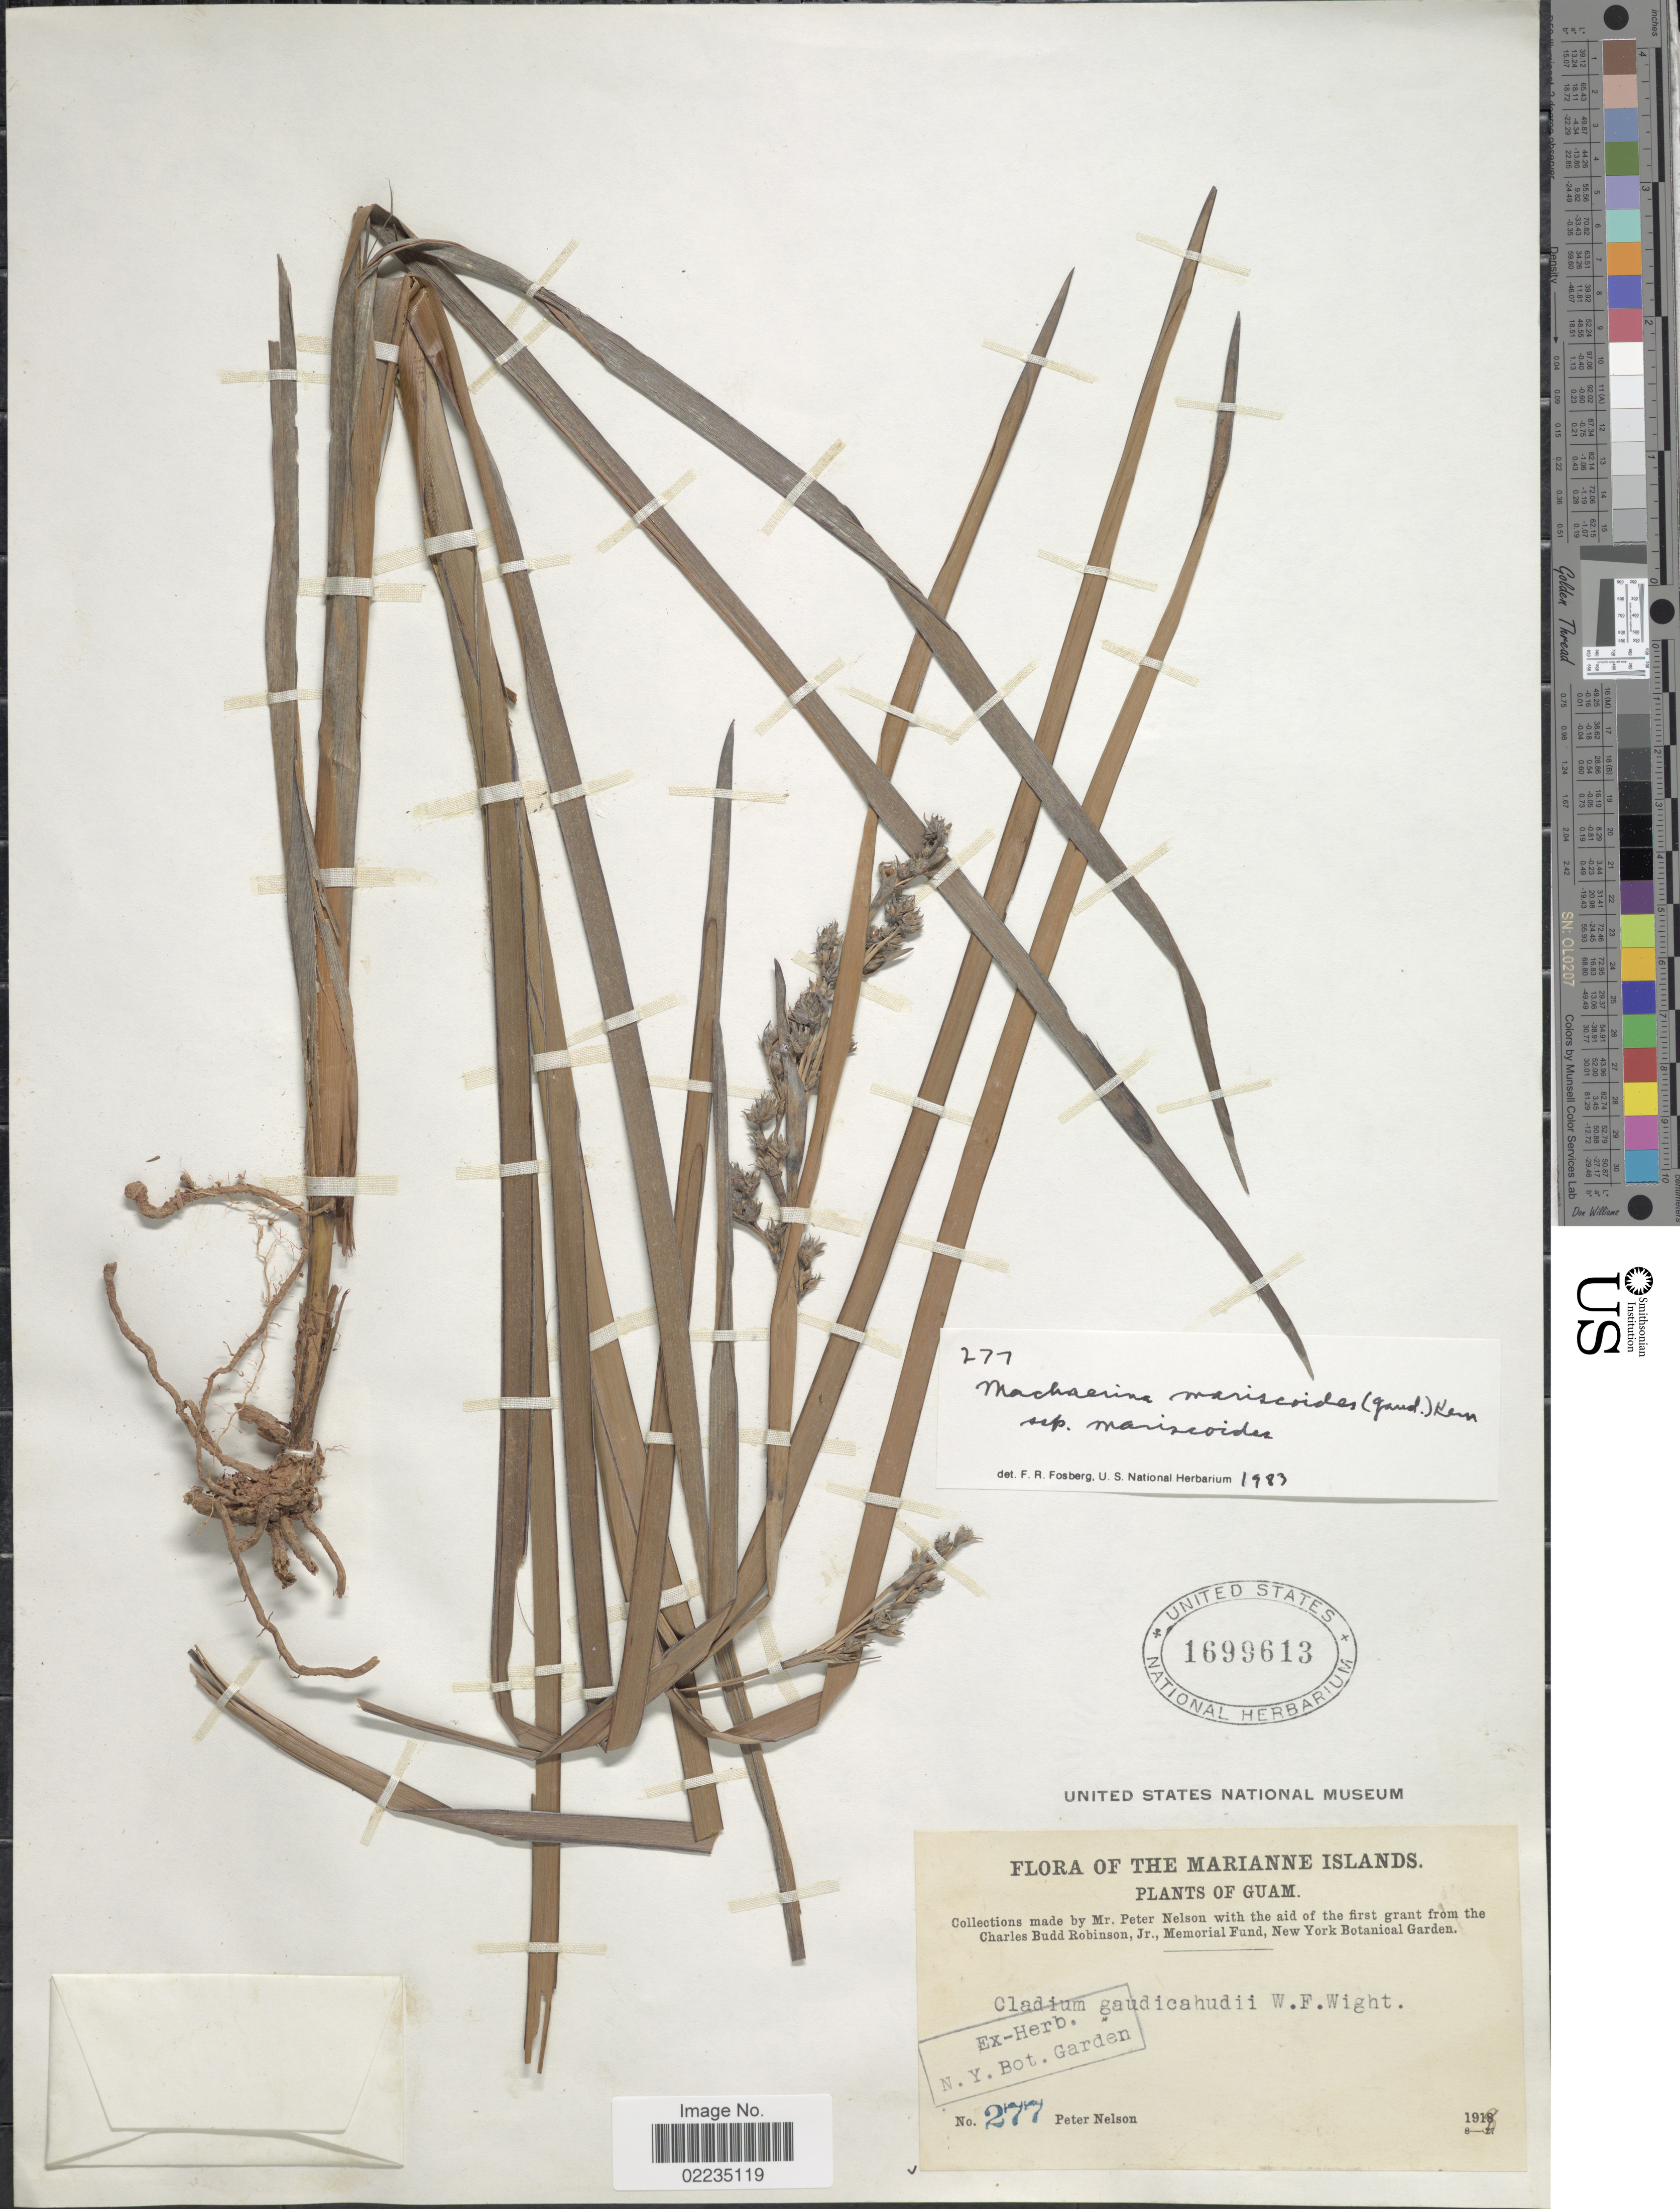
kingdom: Plantae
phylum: Tracheophyta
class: Liliopsida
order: Poales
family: Cyperaceae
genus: Machaerina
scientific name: Machaerina mariscoides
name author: (Gaudich.) J. Kern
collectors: P. Nelson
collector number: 277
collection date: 1918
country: Guam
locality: The Marianne Islands, Guam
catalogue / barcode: US 1699613